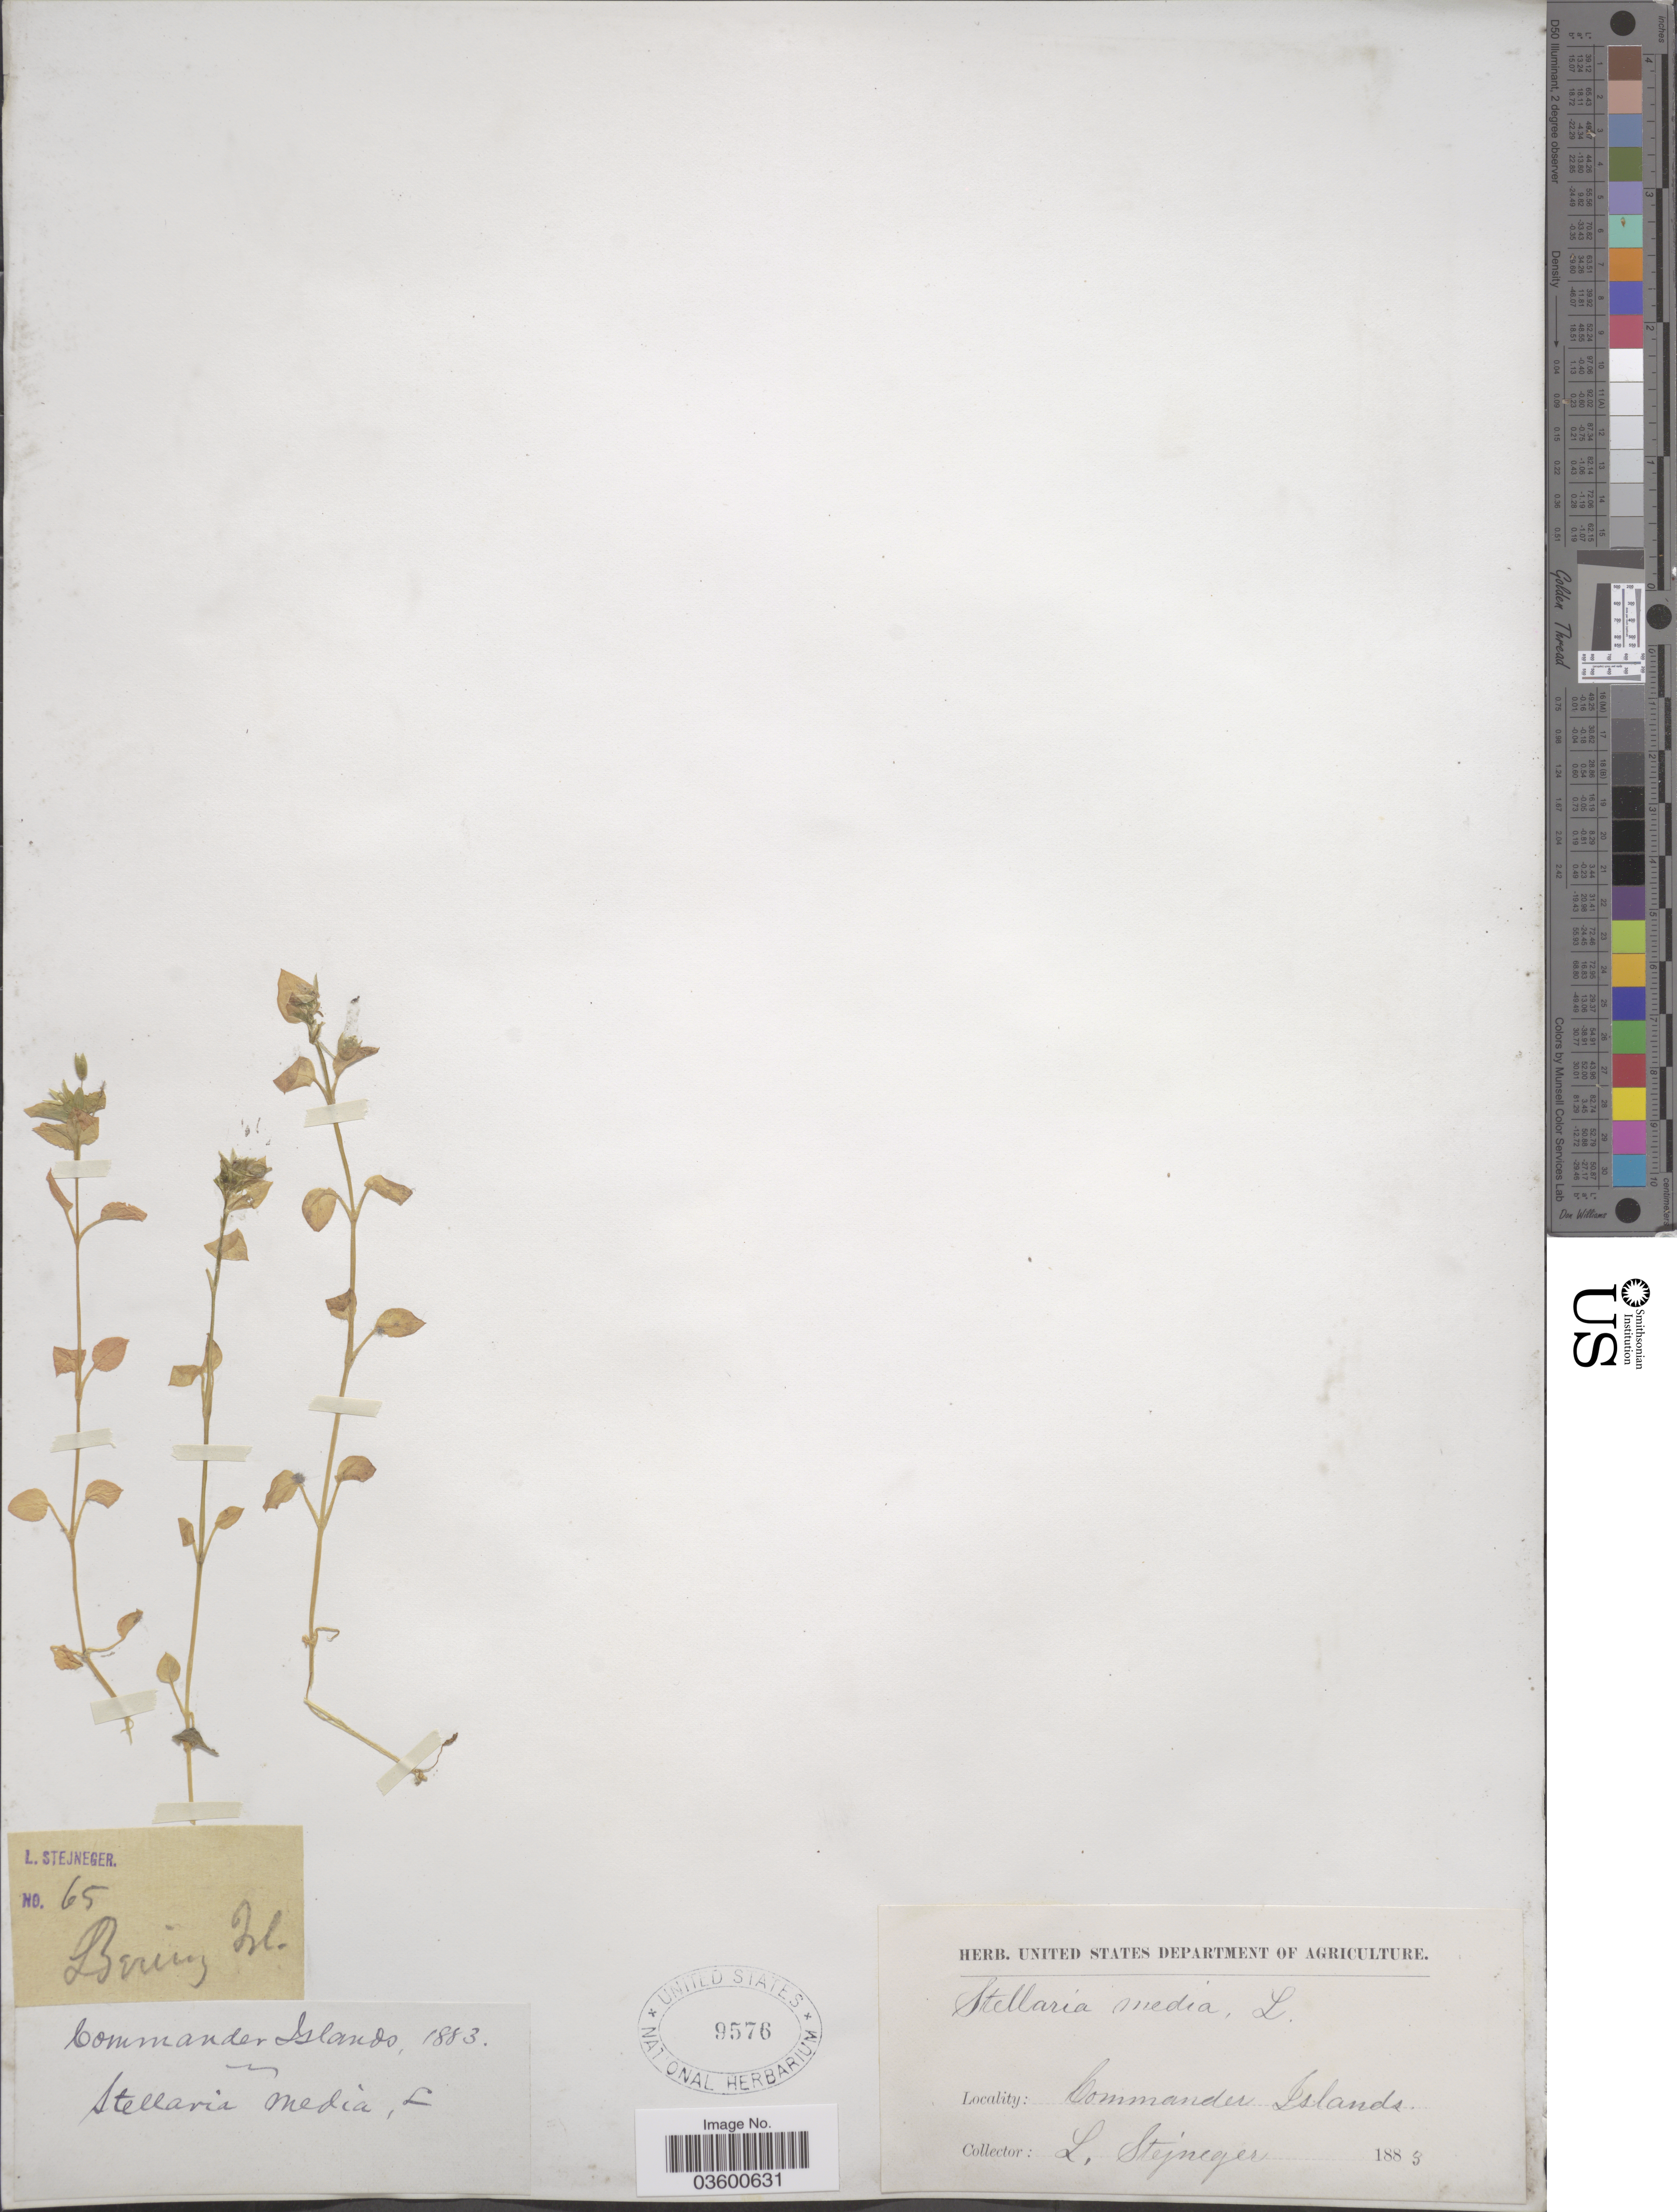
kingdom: Plantae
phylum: Tracheophyta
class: Magnoliopsida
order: Caryophyllales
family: Caryophyllaceae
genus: Stellaria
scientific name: Stellaria media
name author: (L.) Vill.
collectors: L. Stejneger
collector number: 65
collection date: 1883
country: Russian Federation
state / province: Kamchatka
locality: Bering Is. Commander Islands.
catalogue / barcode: US 9576